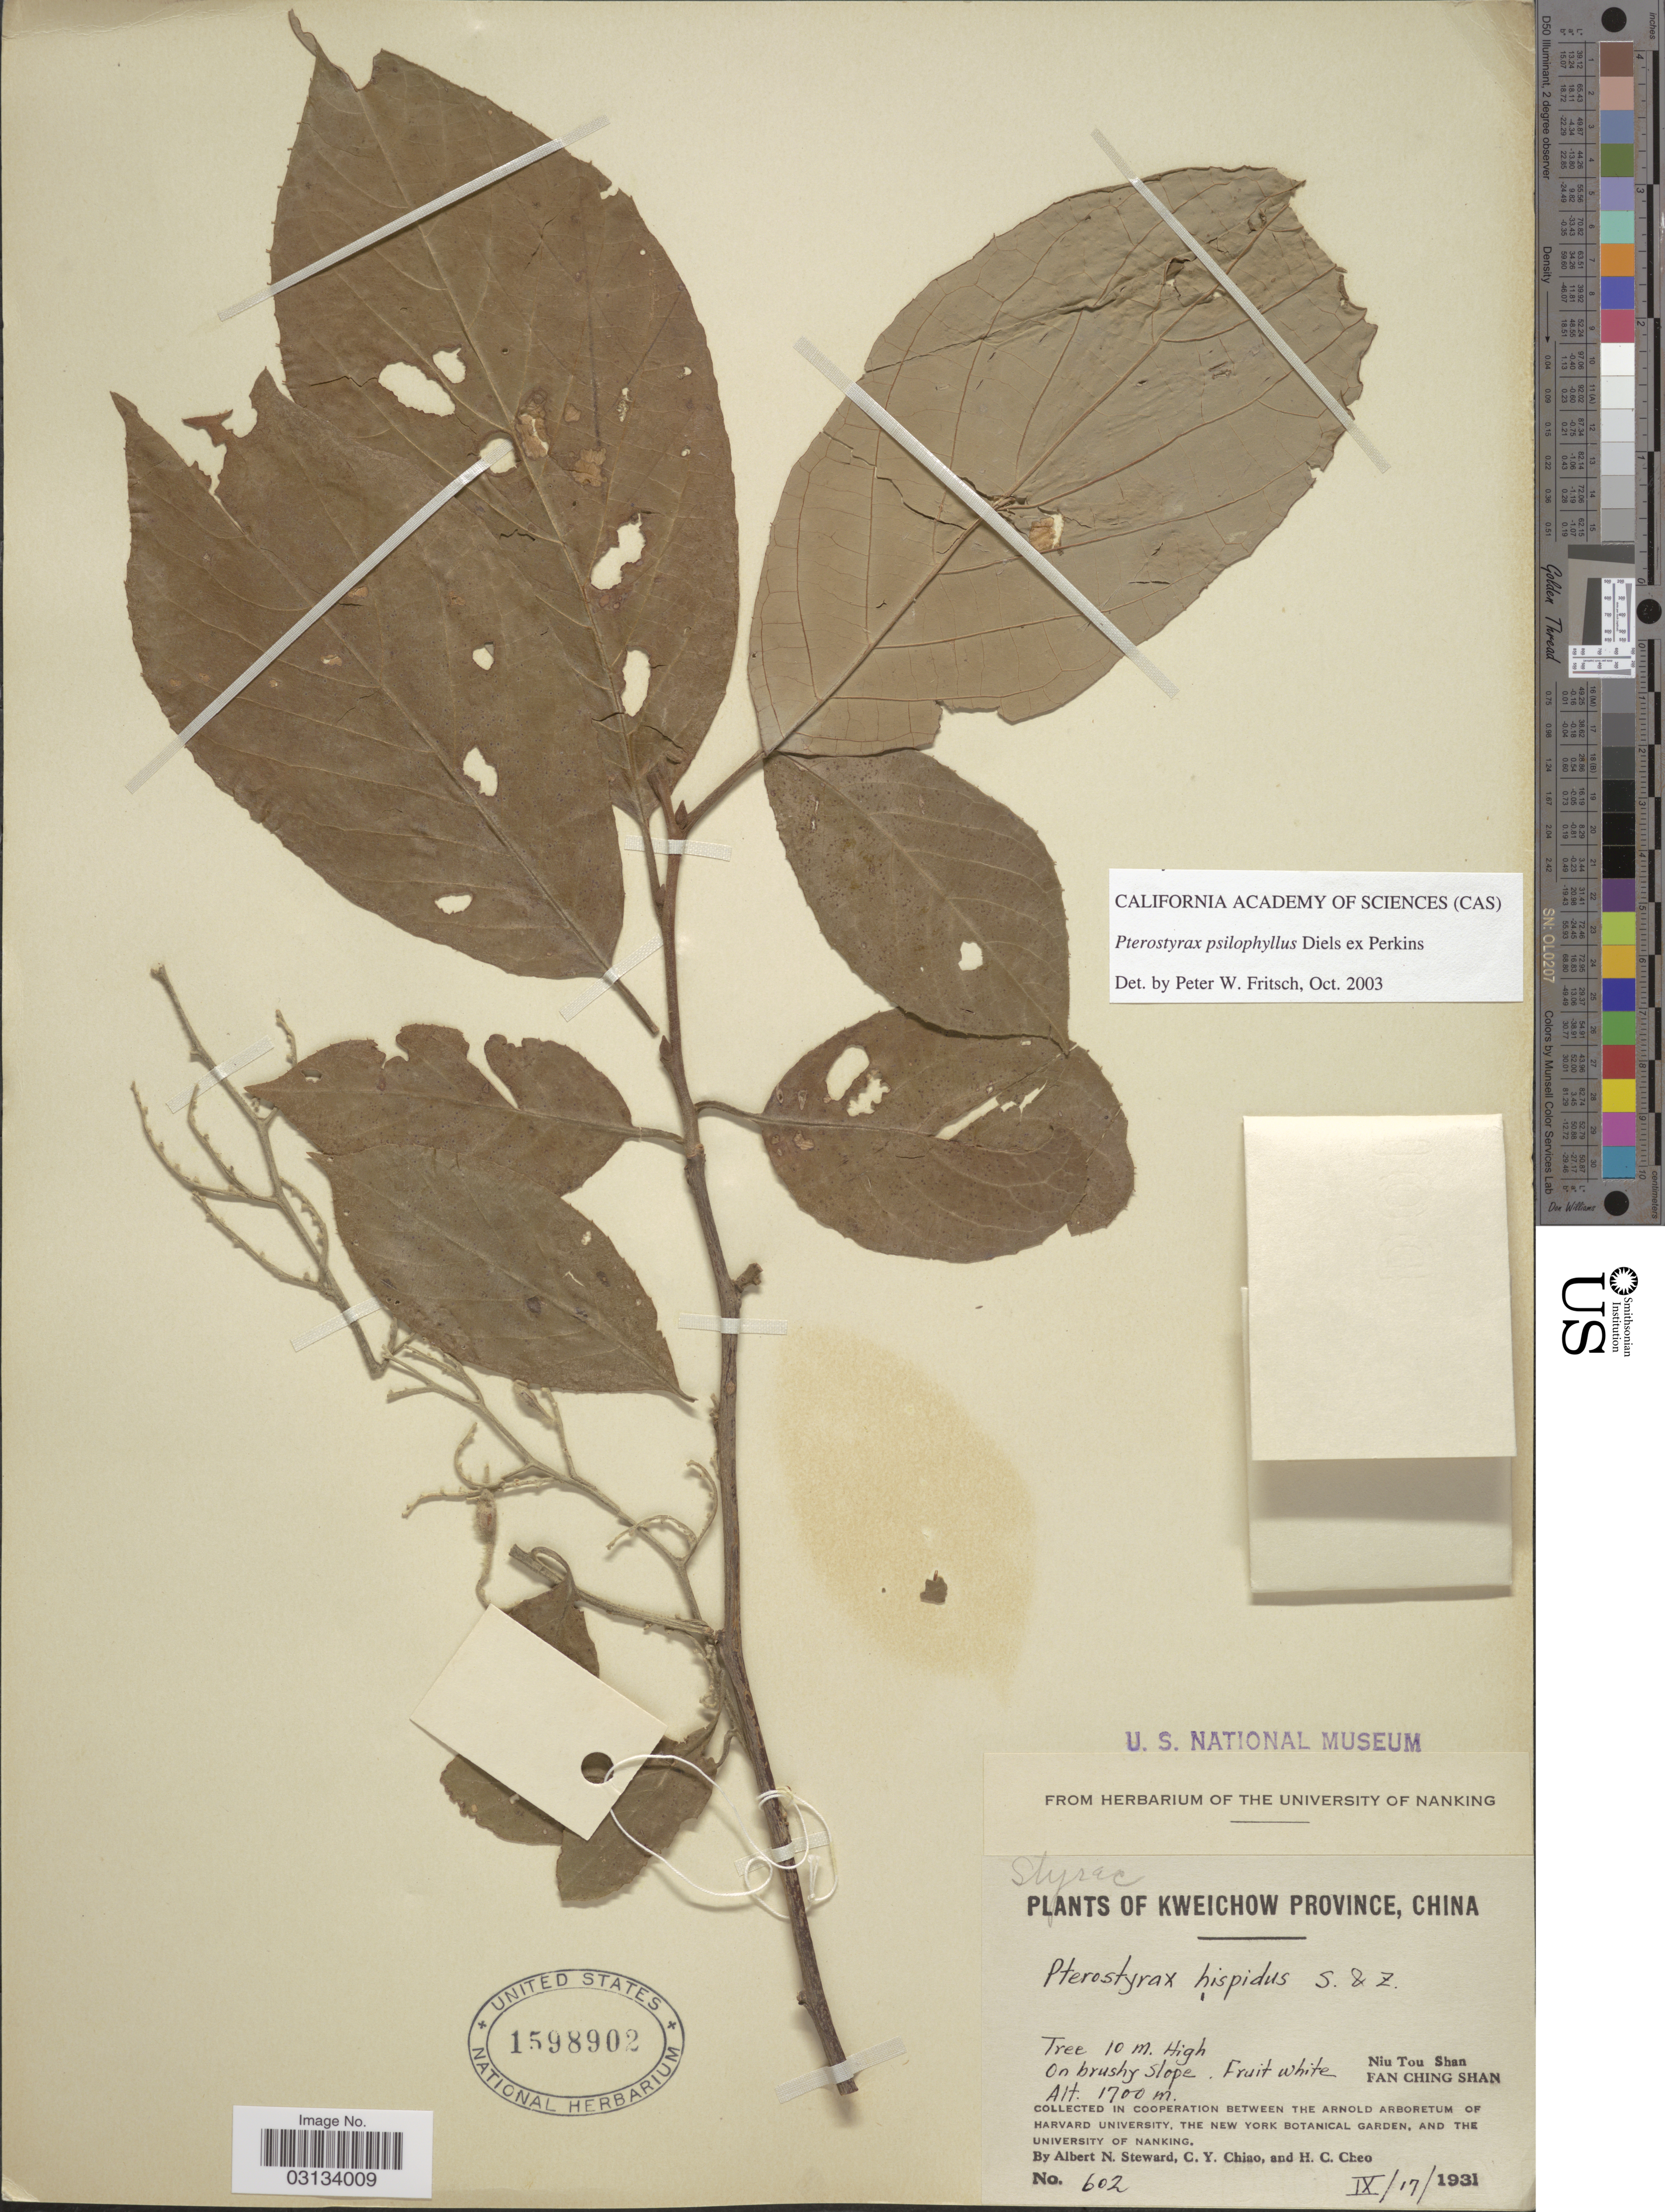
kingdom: Plantae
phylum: Tracheophyta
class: Magnoliopsida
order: Ericales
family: Styracaceae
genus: Pterostyrax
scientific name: Pterostyrax psilophyllus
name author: Diels ex Perkins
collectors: A. N. Steward, C. Y. Chiao & H. Cheo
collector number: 602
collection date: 1931-09-17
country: China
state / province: Guizhou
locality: Kweichow Province. Niu Tou Shan. Fan Ching Shan.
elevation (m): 1700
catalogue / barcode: US 1598902